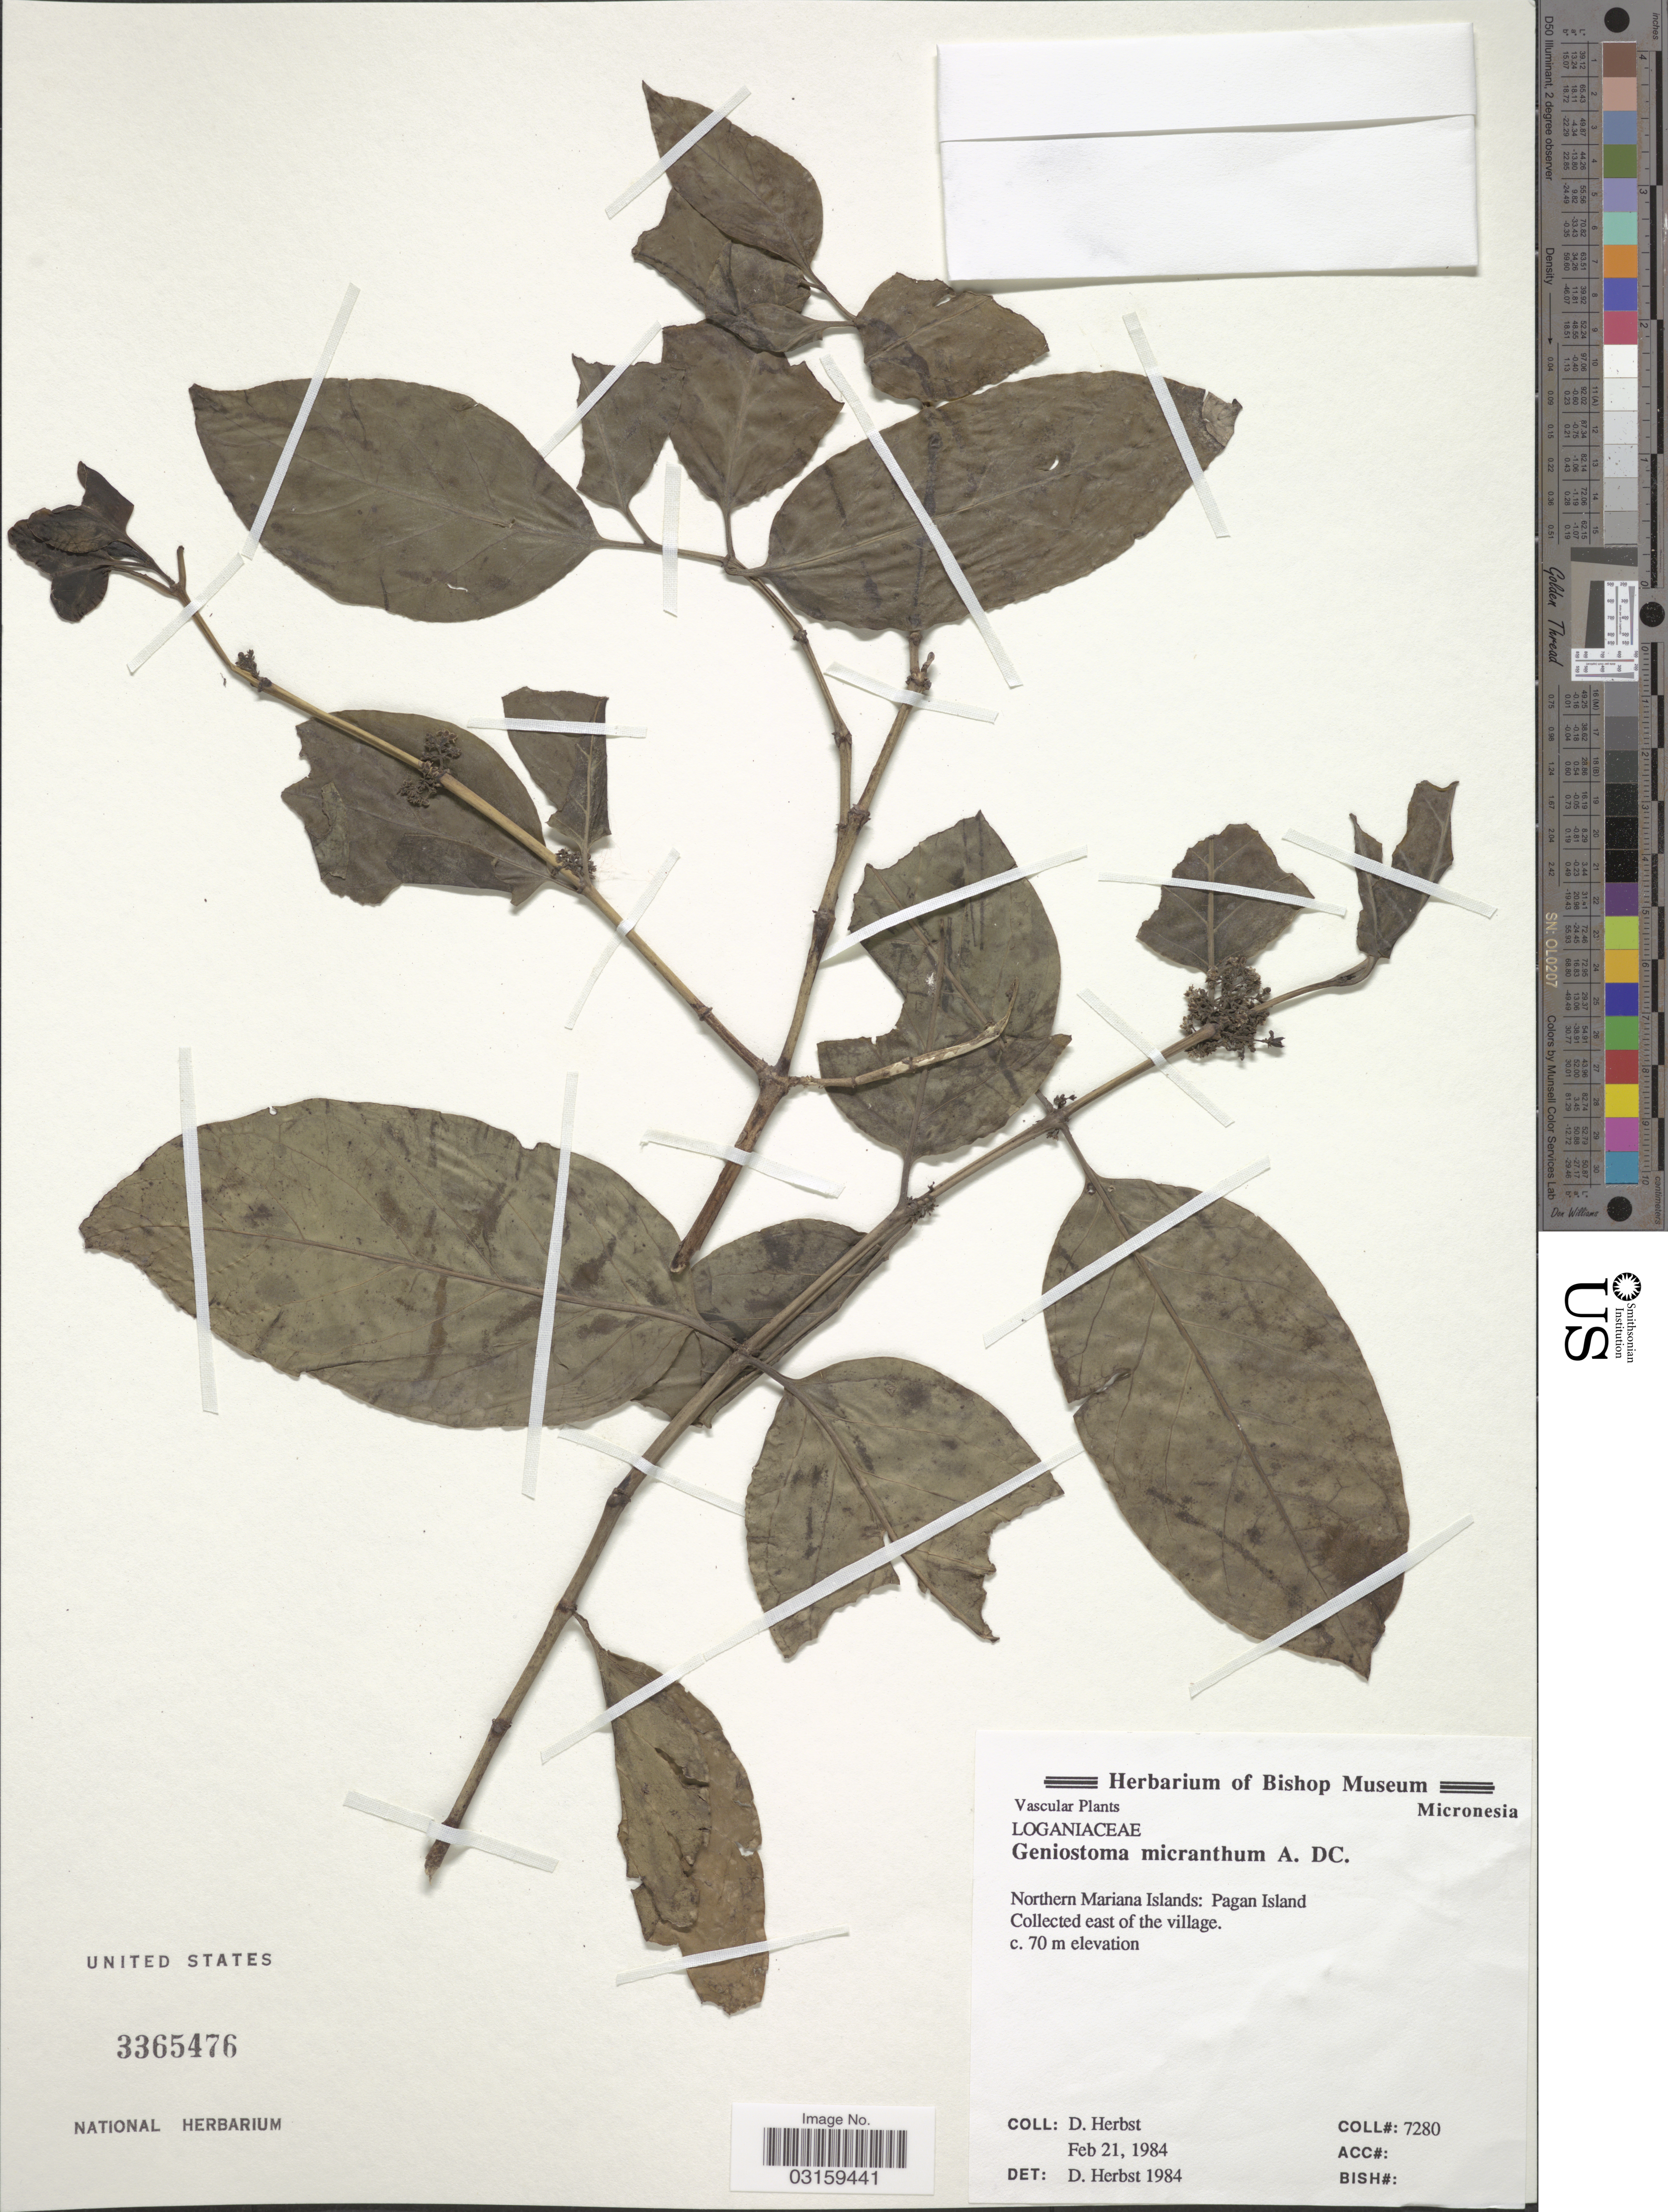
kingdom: Plantae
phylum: Tracheophyta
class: Magnoliopsida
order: Gentianales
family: Loganiaceae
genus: Geniostoma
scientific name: Geniostoma micranthum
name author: DC.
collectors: D. Herbst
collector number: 7280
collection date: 1984-02-21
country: Northern Mariana Islands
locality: Pagan Island.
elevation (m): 70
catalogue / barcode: US 3365476